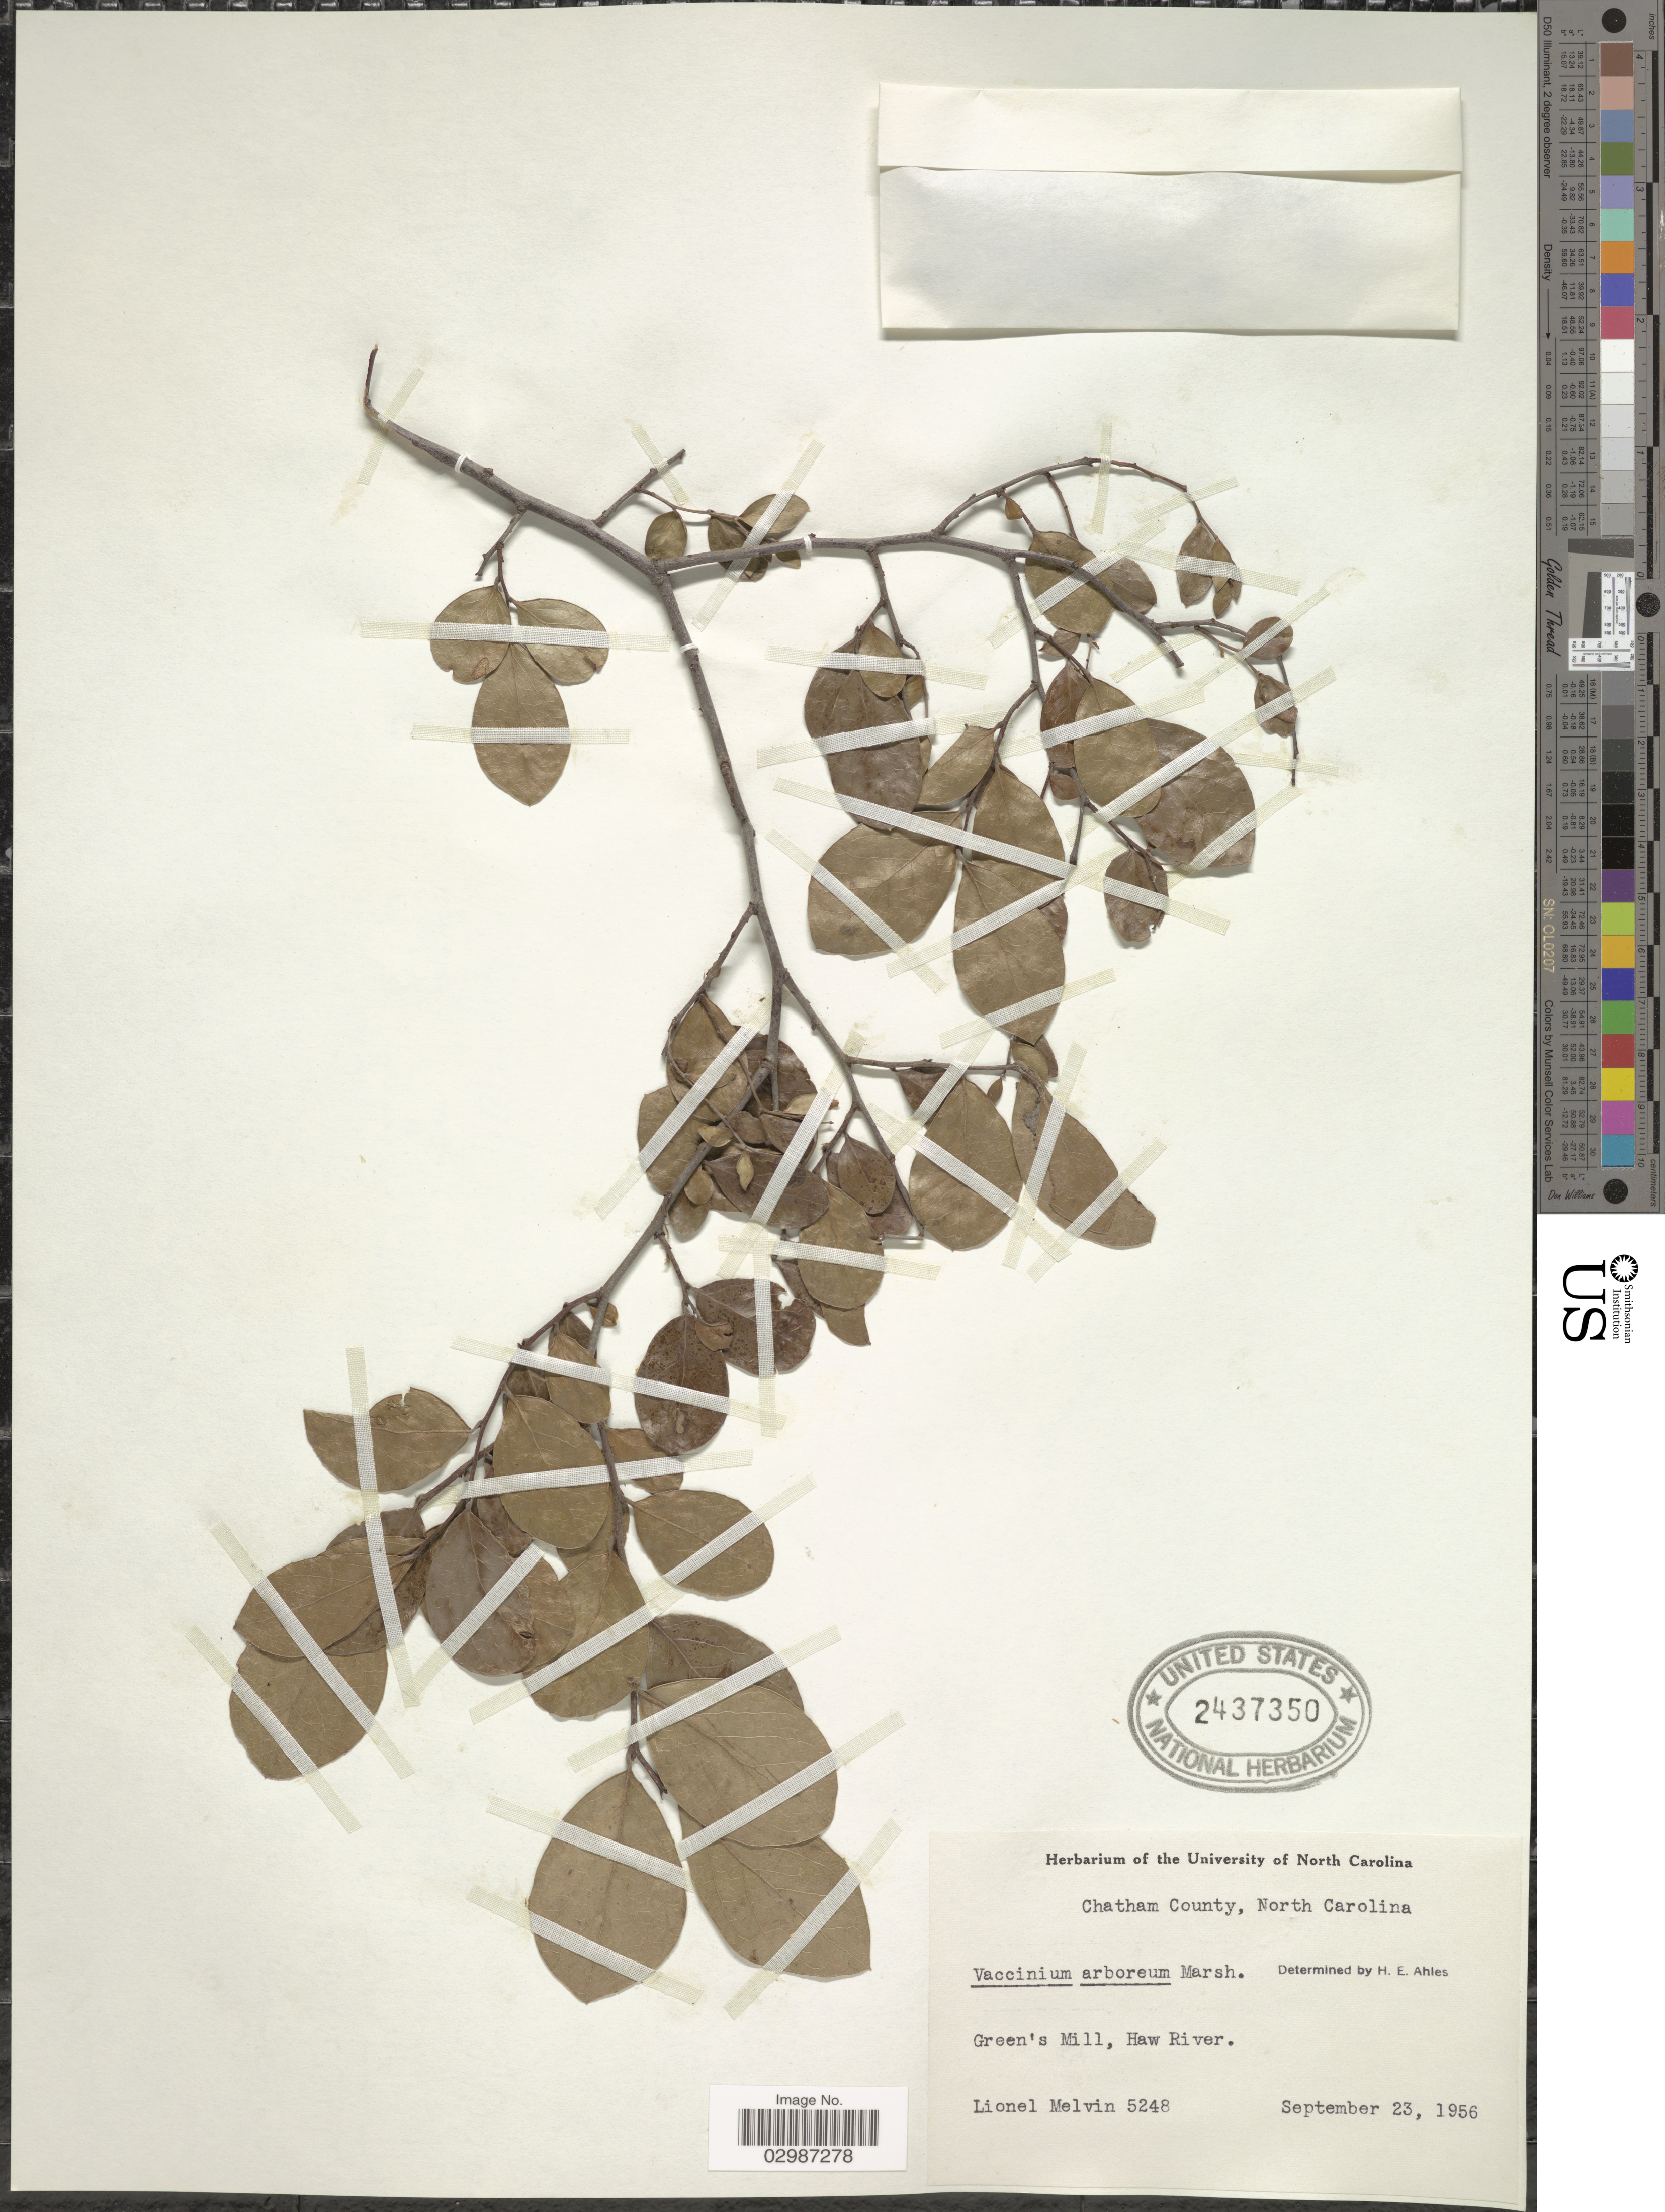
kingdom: Plantae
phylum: Tracheophyta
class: Magnoliopsida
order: Ericales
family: Ericaceae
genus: Vaccinium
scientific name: Vaccinium arboreum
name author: Marshall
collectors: L. Melvin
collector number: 5248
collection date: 1956-09-23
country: United States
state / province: North Carolina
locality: Chatham County, Green's Mill, Haw River.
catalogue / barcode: US 2437350